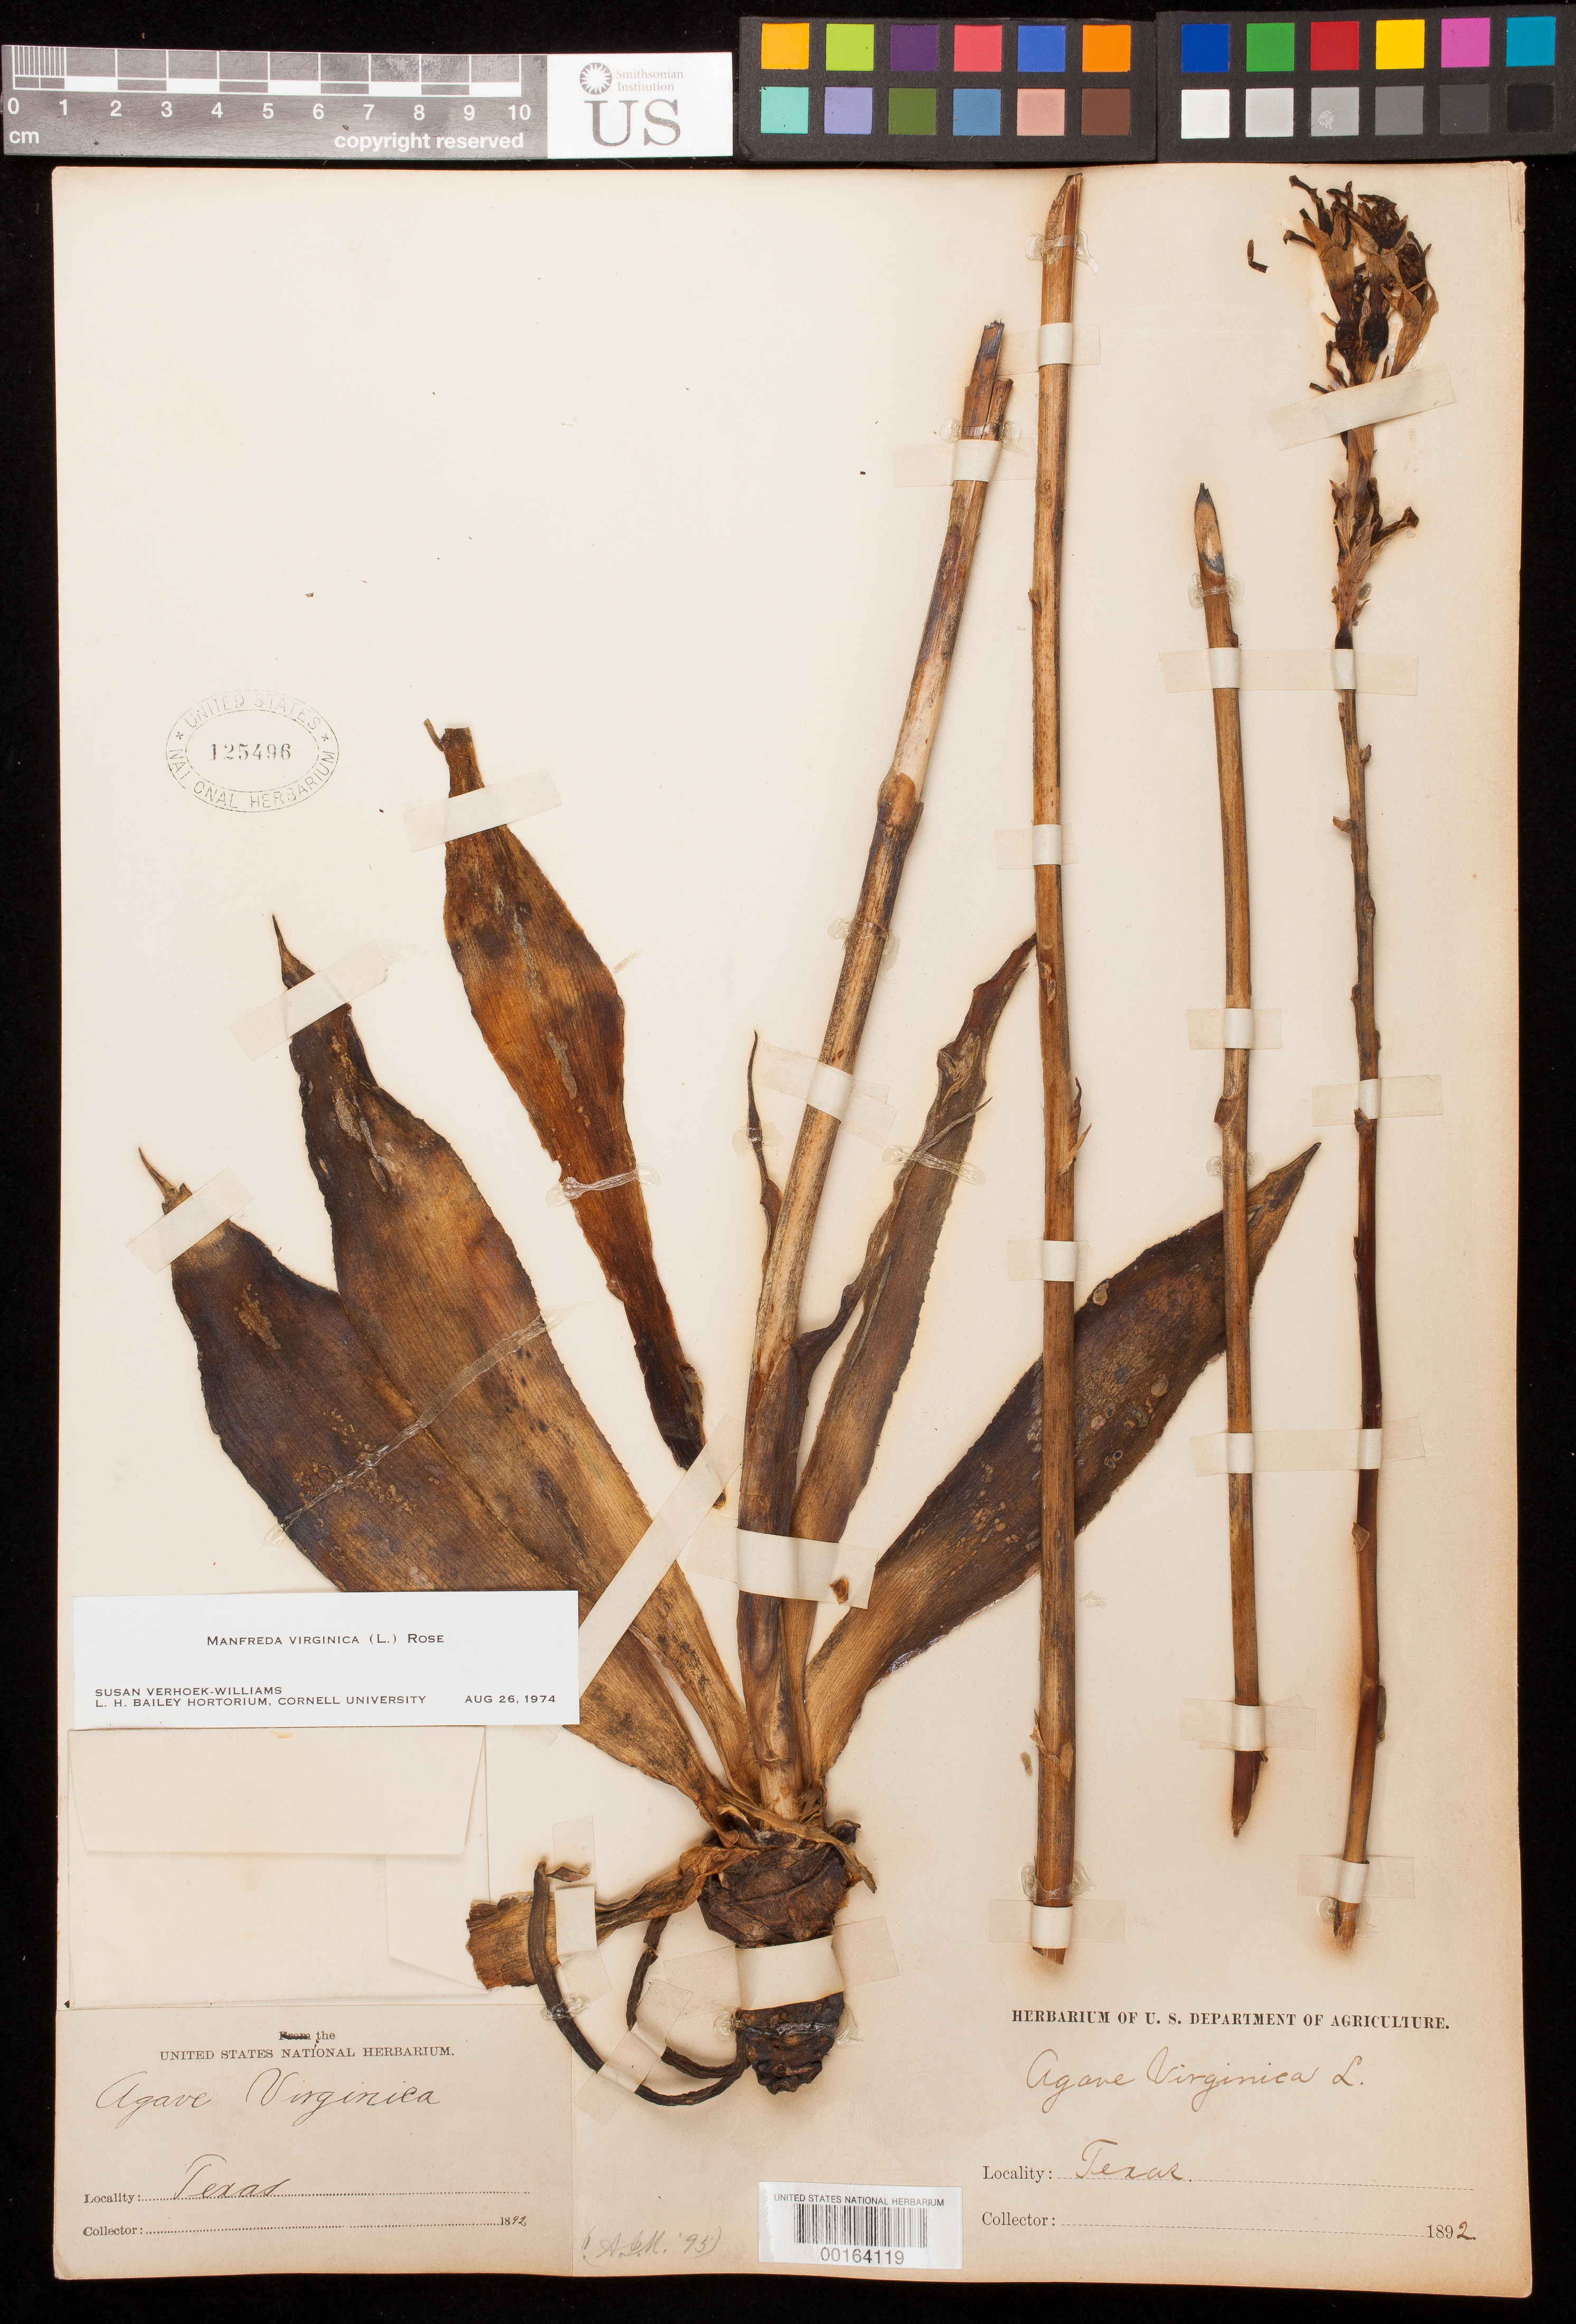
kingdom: Plantae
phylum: Tracheophyta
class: Liliopsida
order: Asparagales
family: Asparagaceae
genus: Manfreda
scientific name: Manfreda virginica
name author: (L.) Salisb. ex Rose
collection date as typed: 1892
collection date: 1892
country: United States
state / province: Texas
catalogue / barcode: US 125496